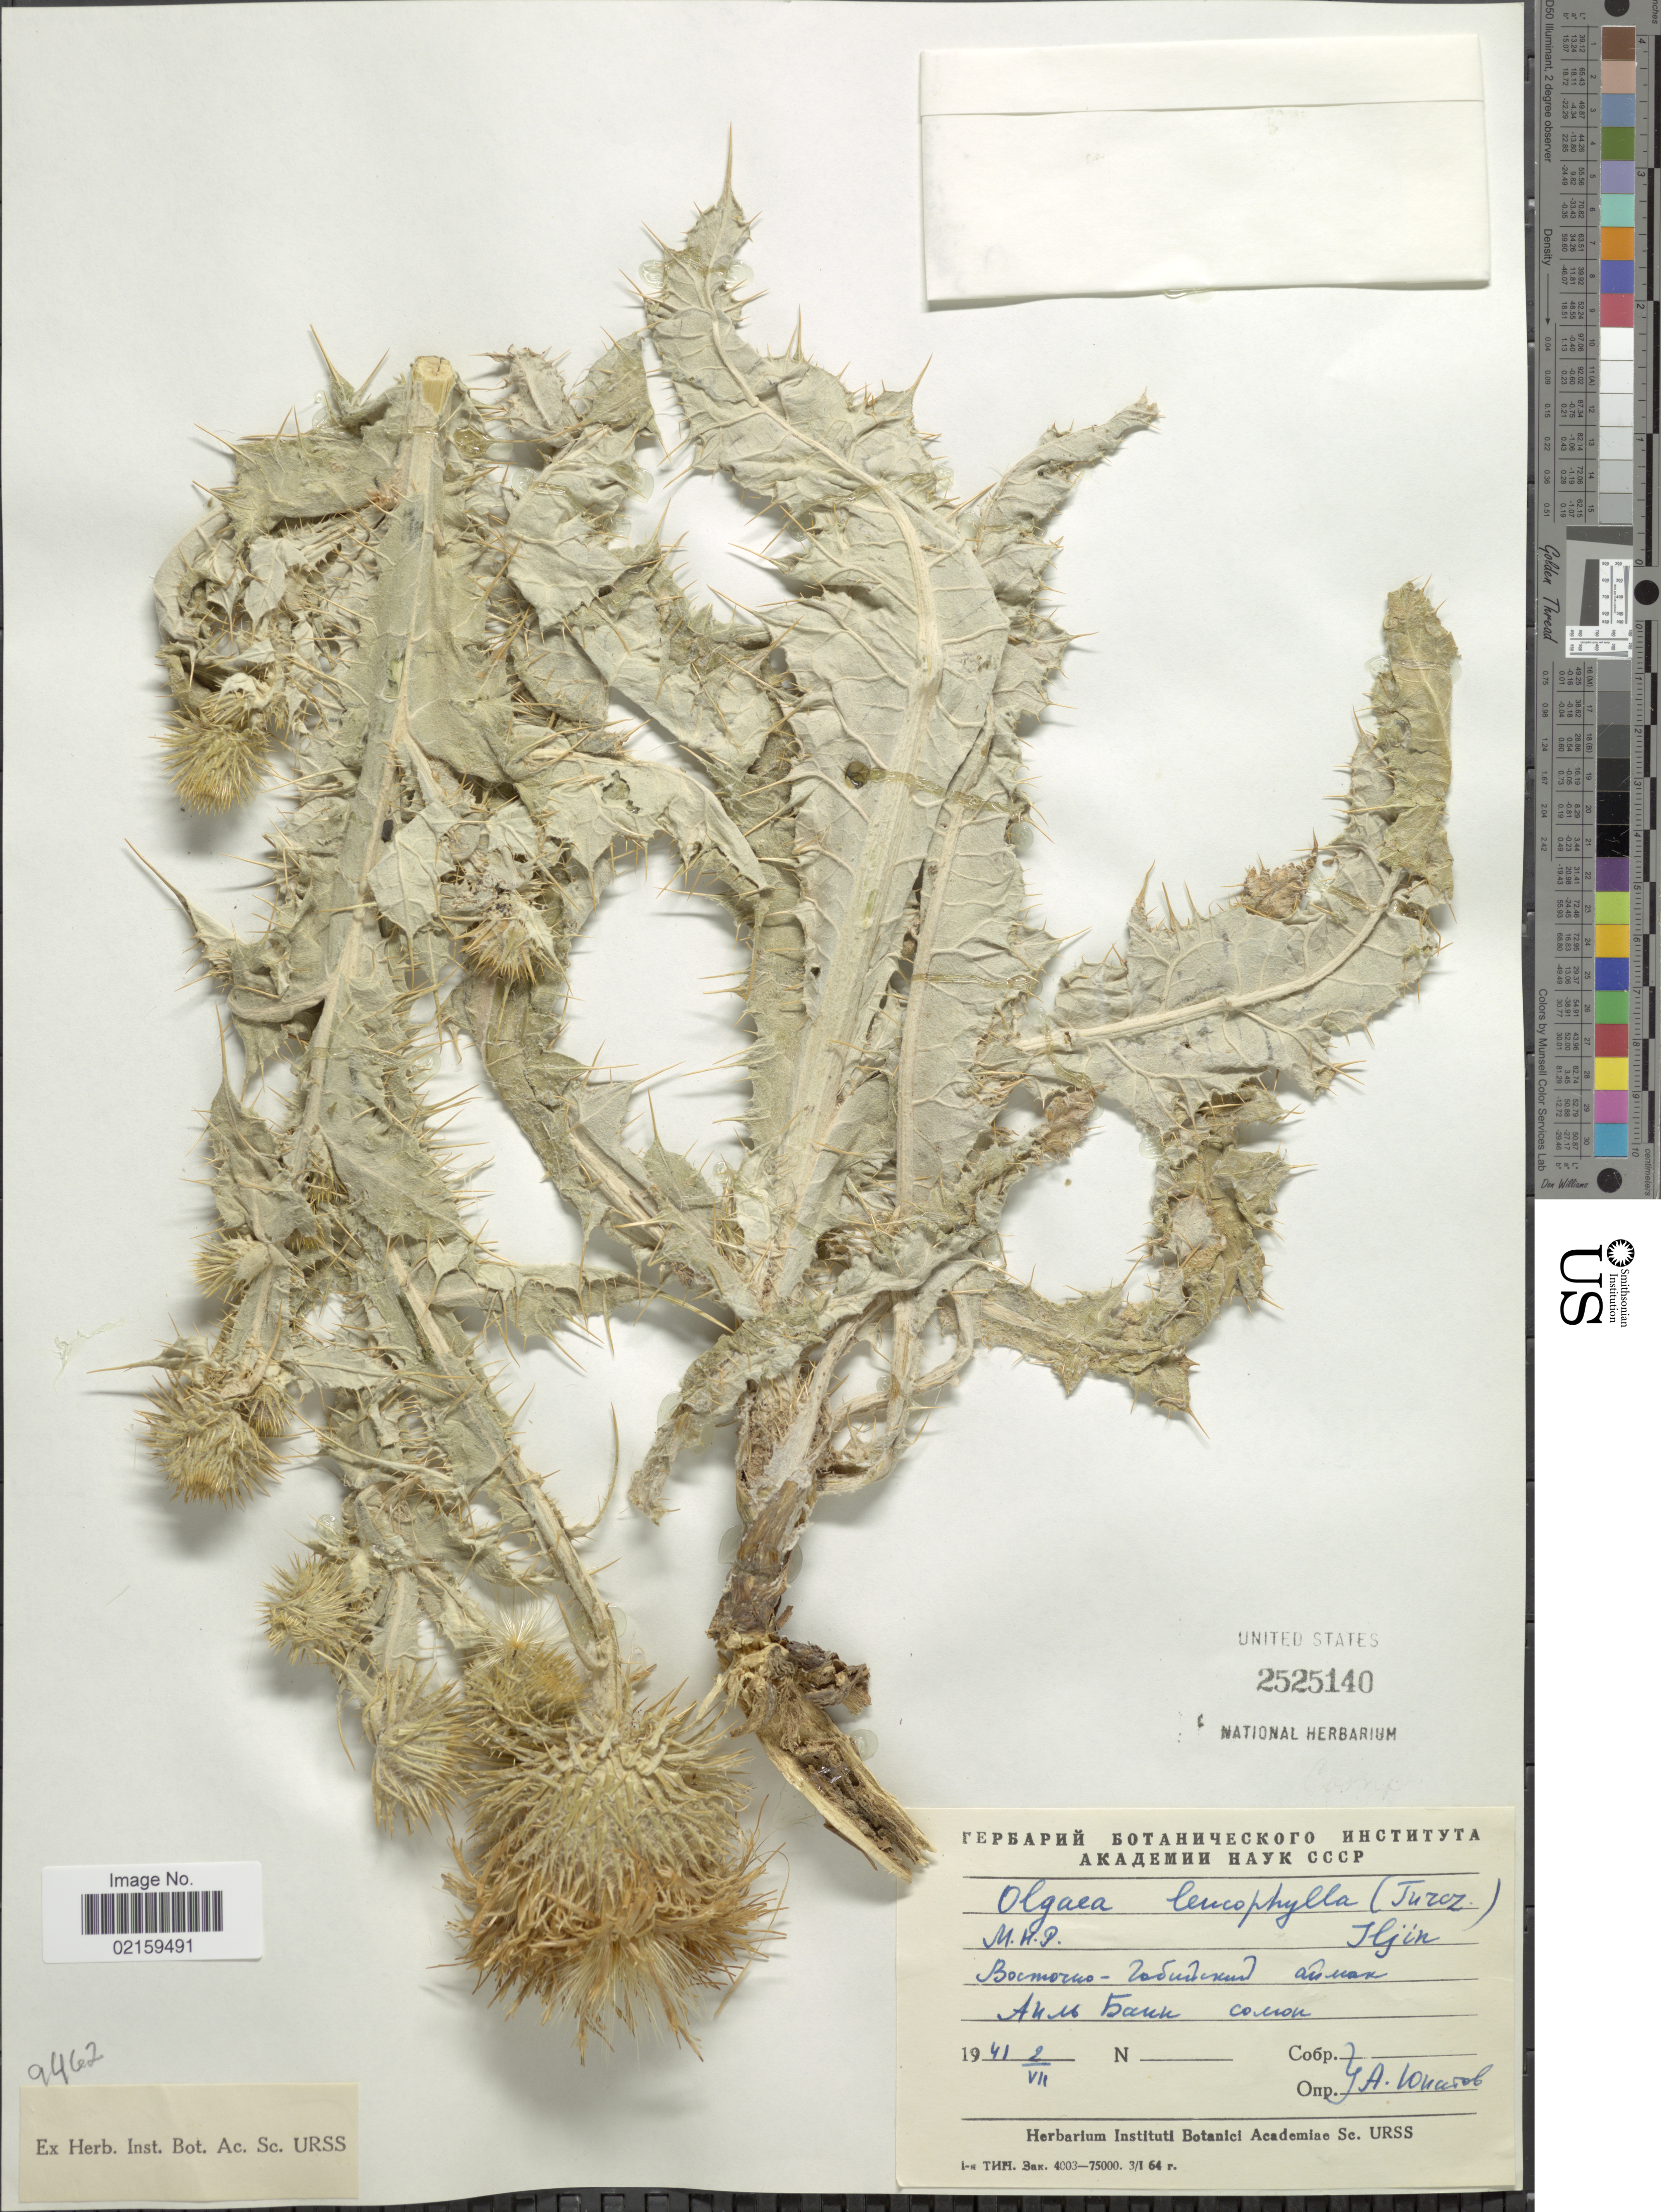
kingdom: Plantae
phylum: Tracheophyta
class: Magnoliopsida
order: Asterales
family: Asteraceae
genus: Olgaea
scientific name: Olgaea leucophylla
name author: (Turcz.) Iljin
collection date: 1941-07-02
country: Mongolia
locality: Bocmoruo, [illegible text]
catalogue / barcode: US 2525140